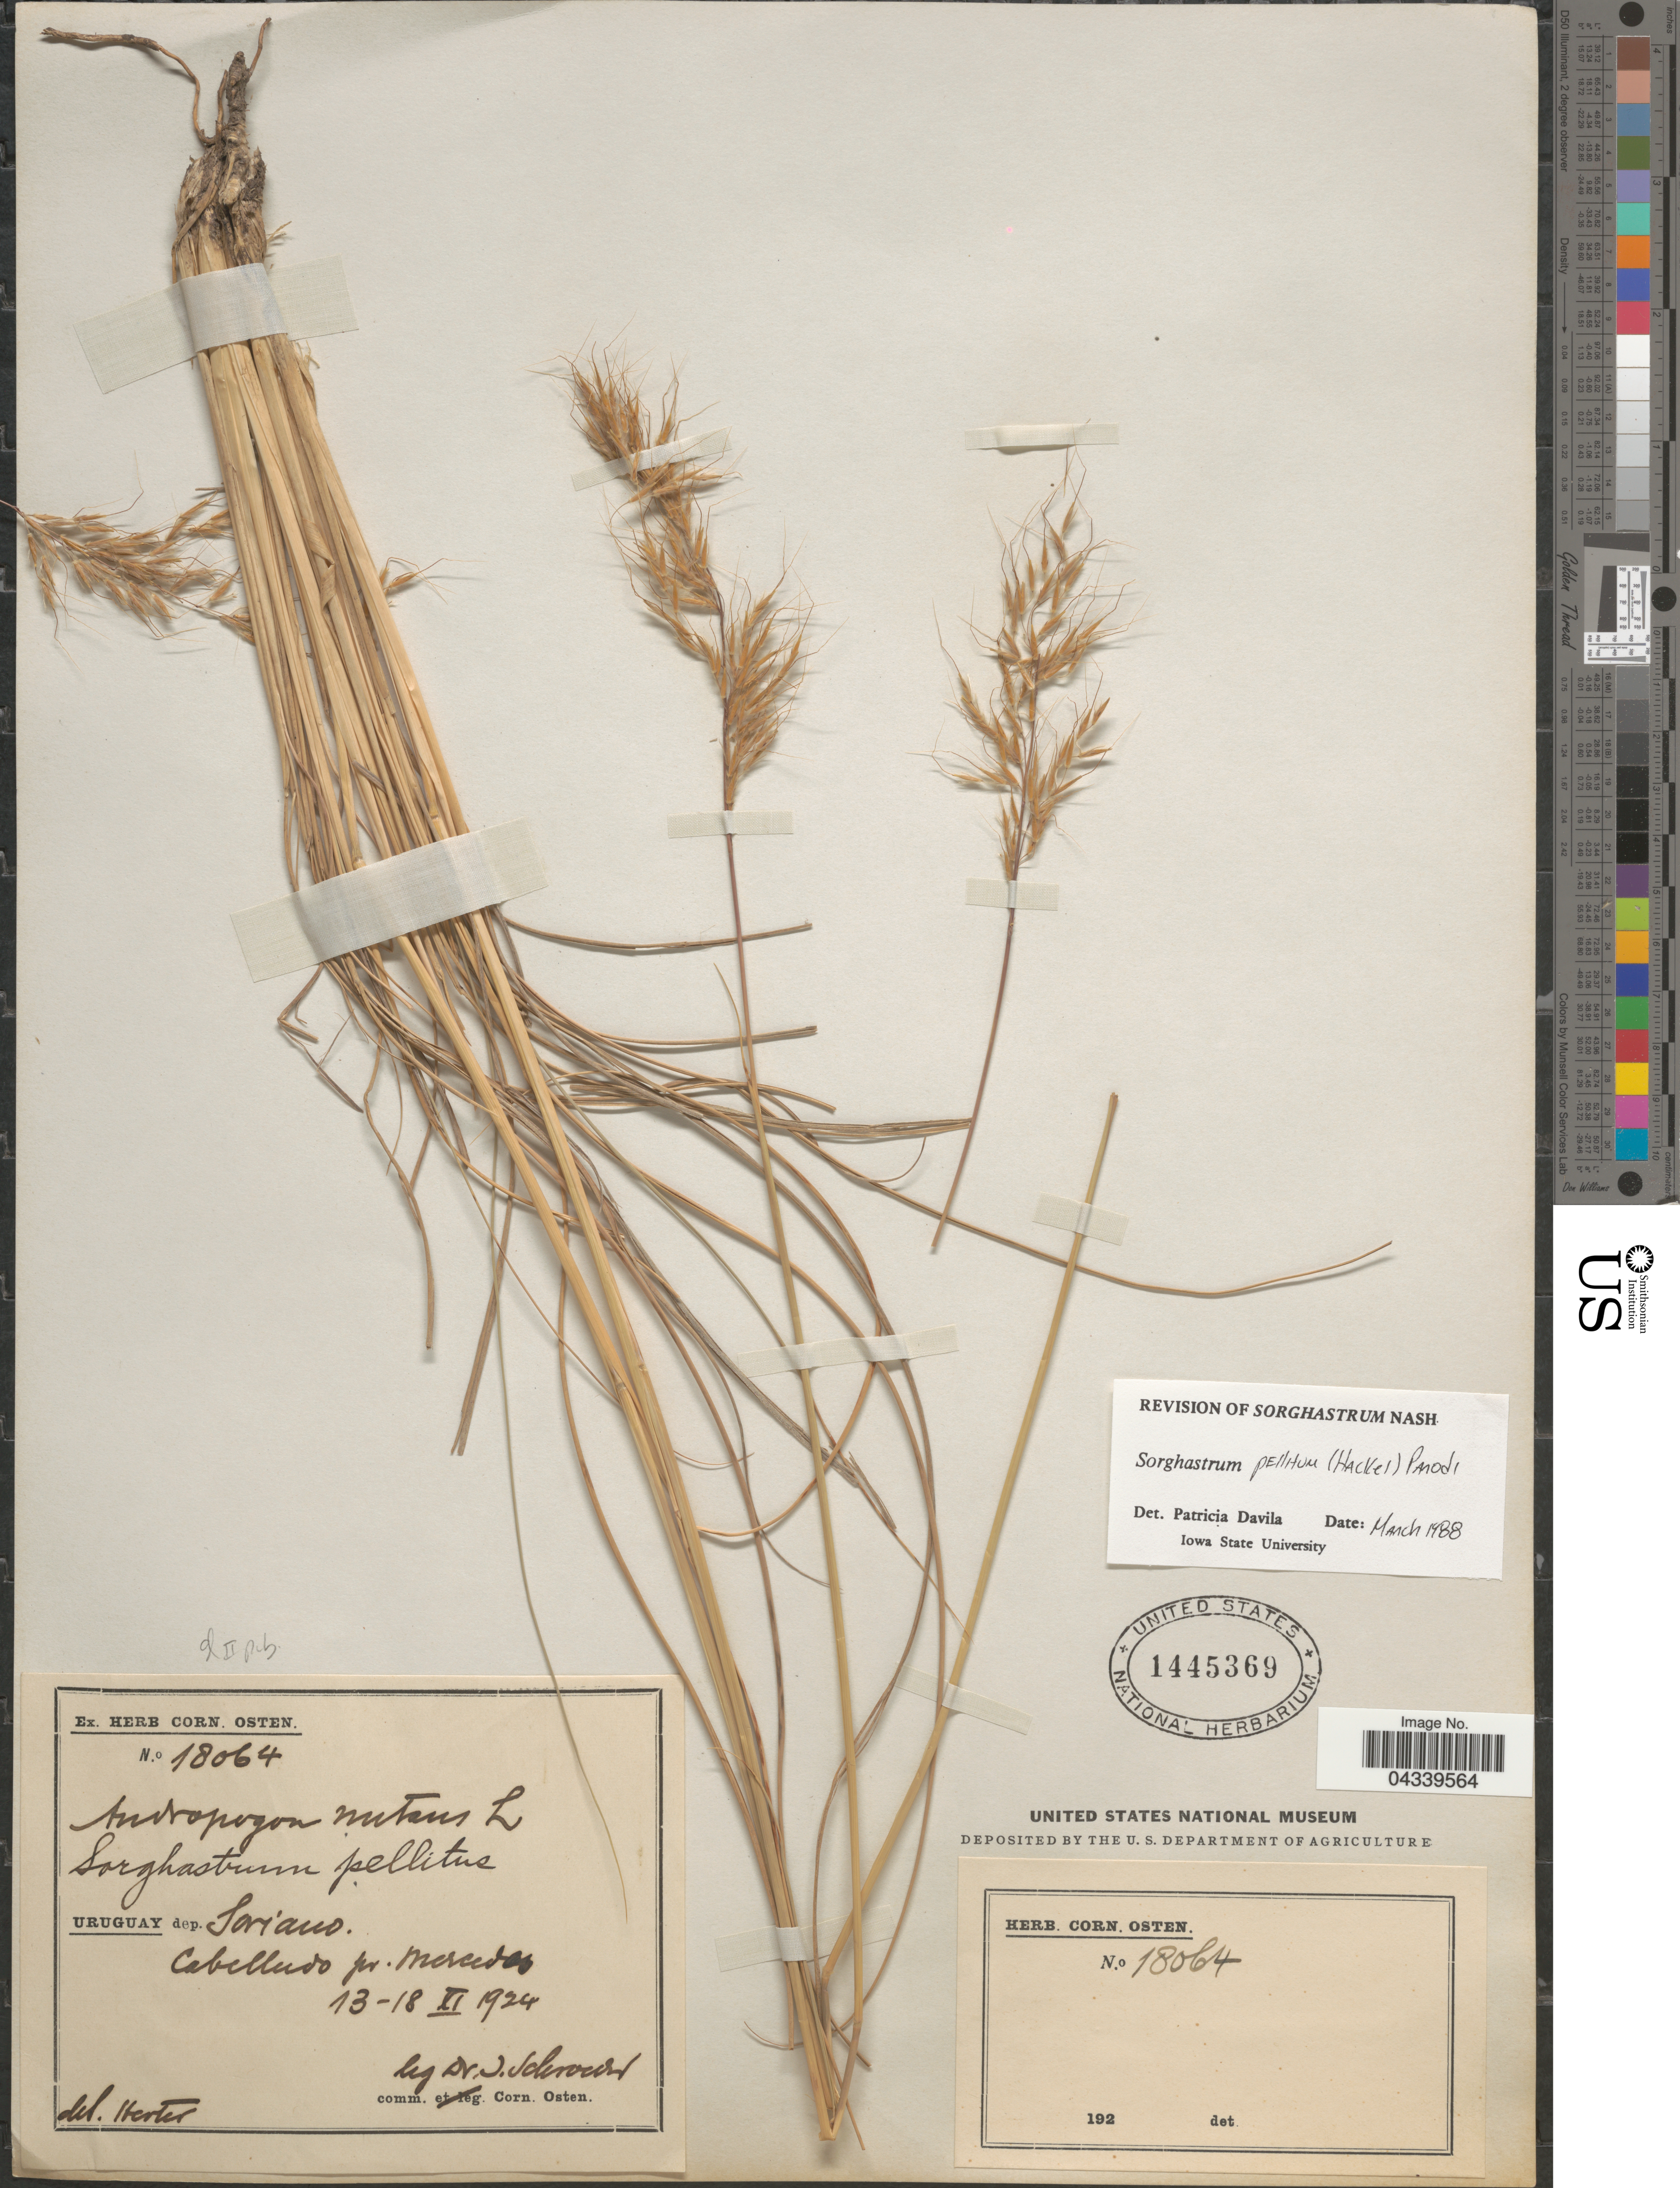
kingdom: Plantae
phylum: Tracheophyta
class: Liliopsida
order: Poales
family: Poaceae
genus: Sorghastrum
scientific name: Sorghastrum pellitum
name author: (Hack.) Parodi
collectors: J. Schroeder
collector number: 18064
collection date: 1924-11-13/1924-11-18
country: Uruguay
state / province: Soriano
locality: Dep. Soriano. Cabelludo pr. Mercedes.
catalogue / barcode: US 1445369